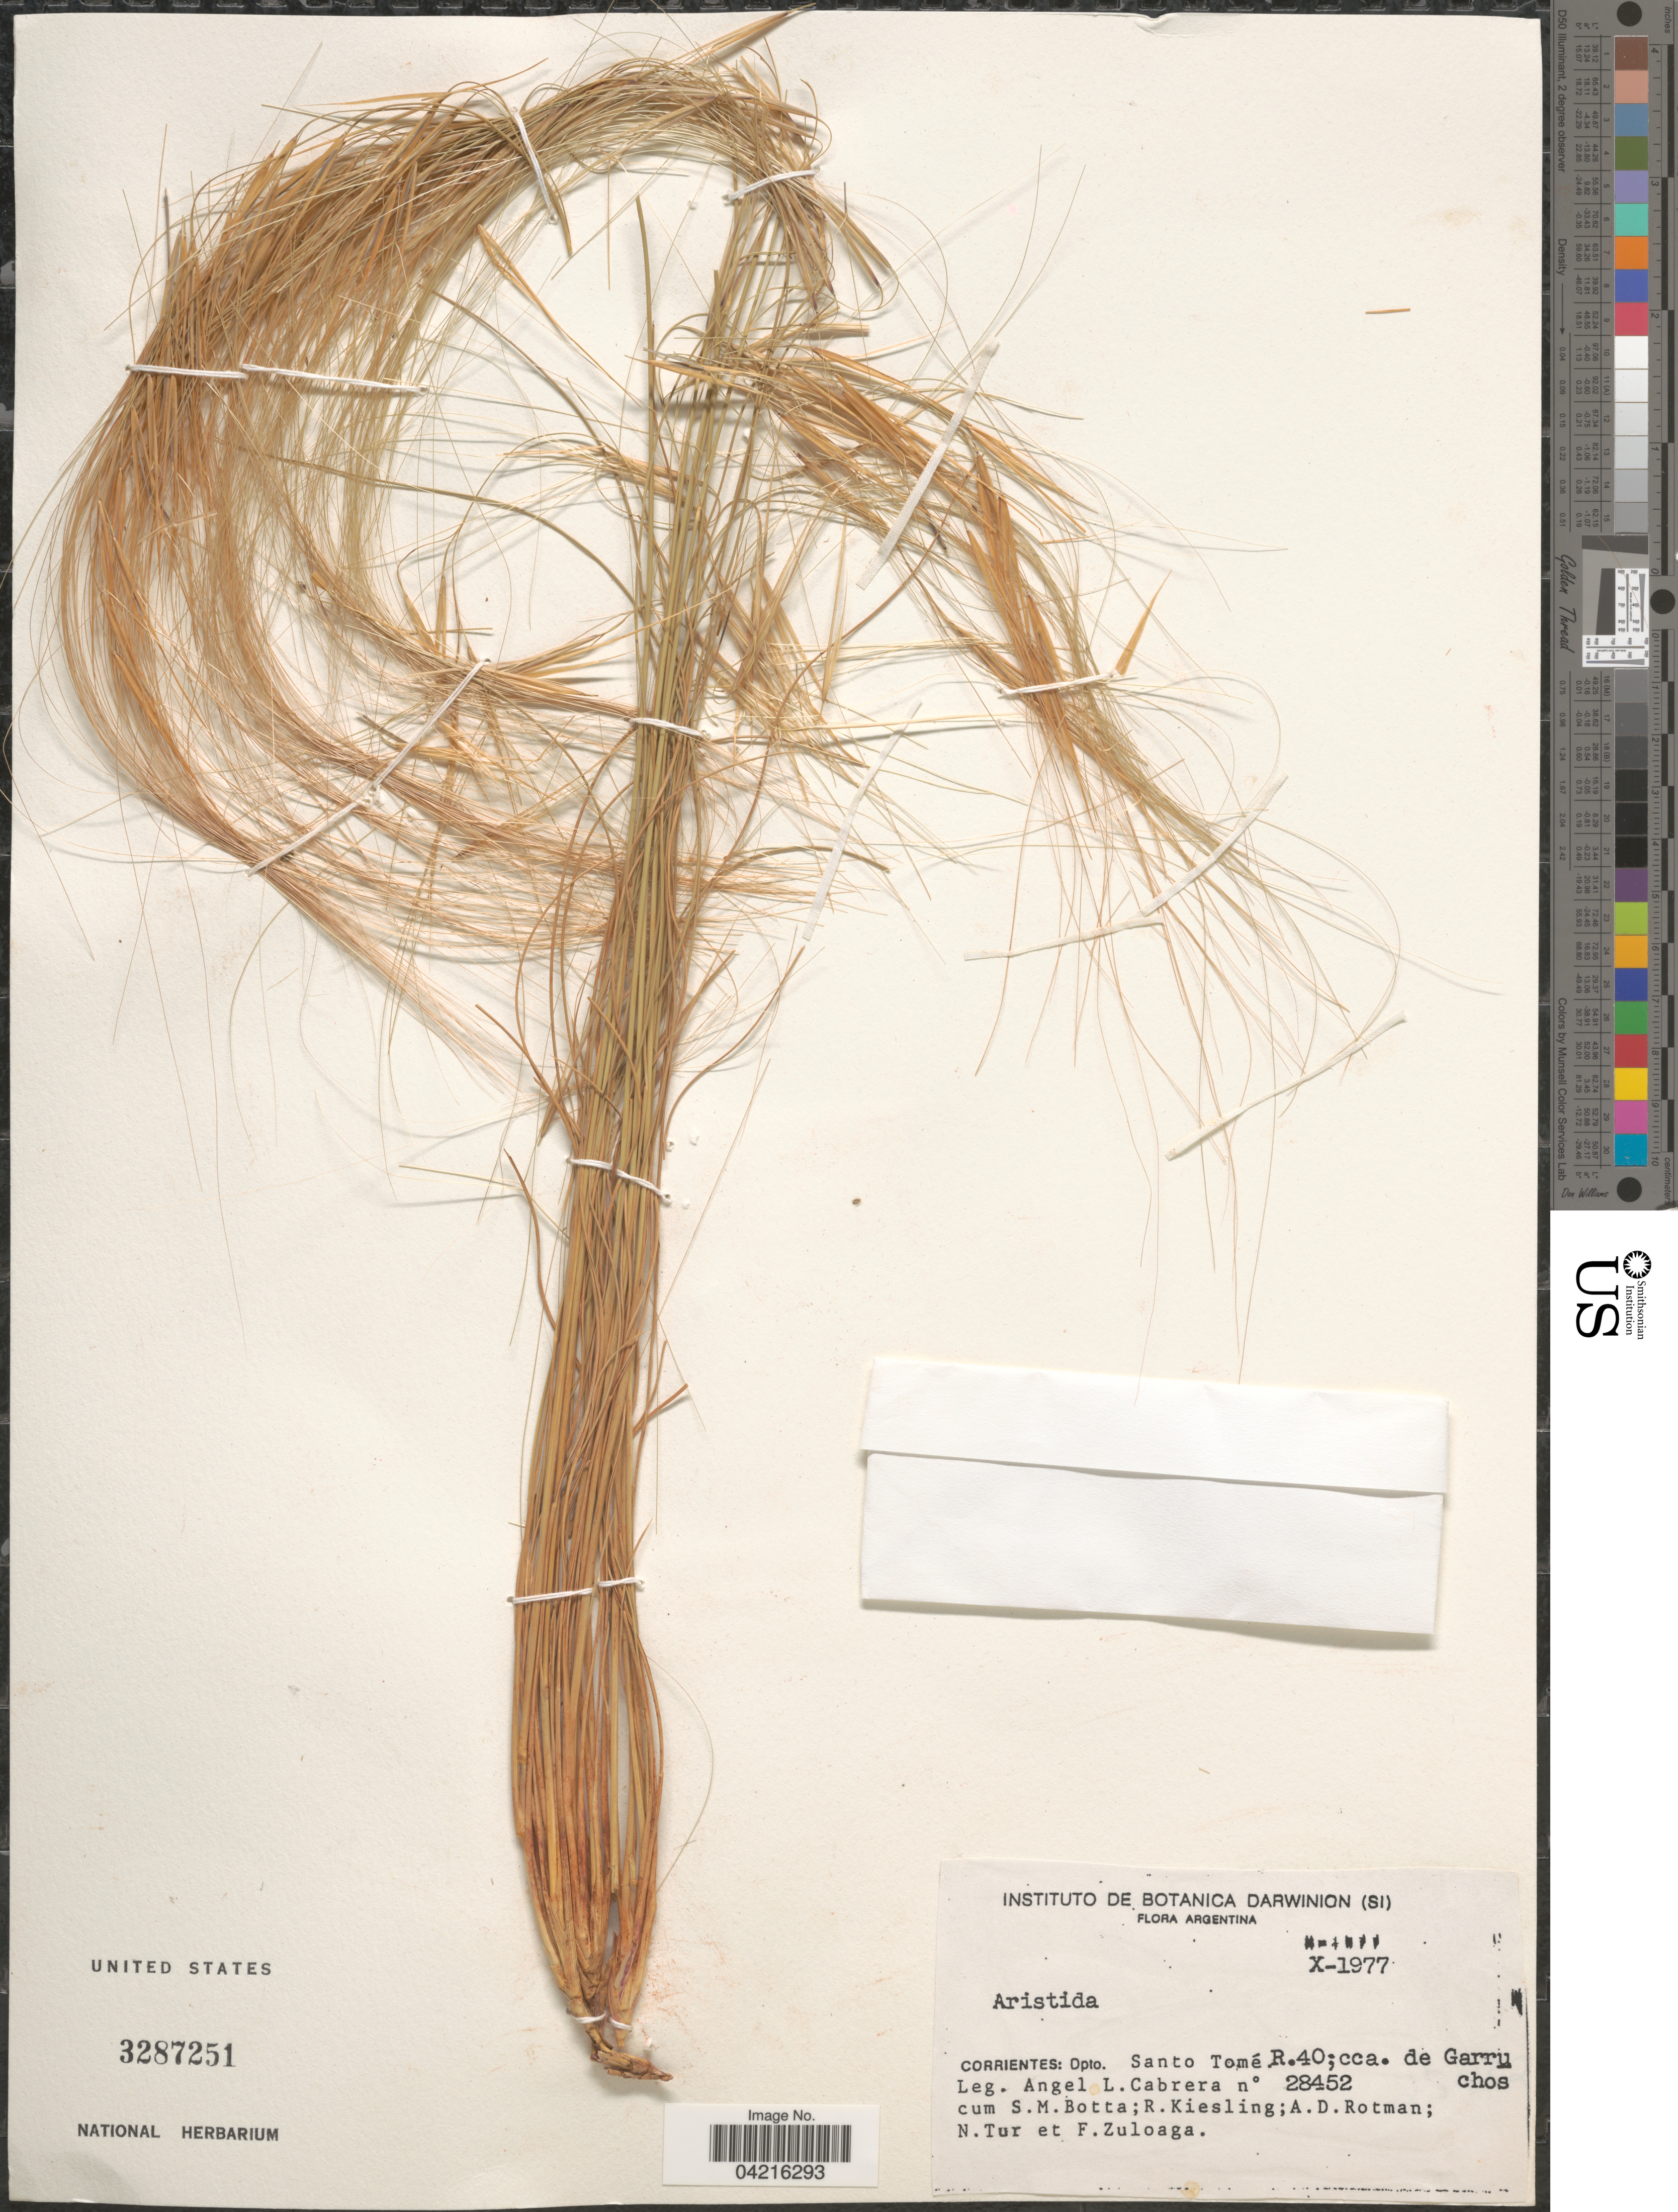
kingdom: Plantae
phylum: Tracheophyta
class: Liliopsida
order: Poales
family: Poaceae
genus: Aristida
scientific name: Aristida sp.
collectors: A. L. Cabrera, S. Botta, R. Kiesling, A. D. Rotman & et al.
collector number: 28452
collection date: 1977-10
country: Argentina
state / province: Corrientes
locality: Dpto. Santo Tomé R.40; cca. de Garruchos.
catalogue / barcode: US 3287251